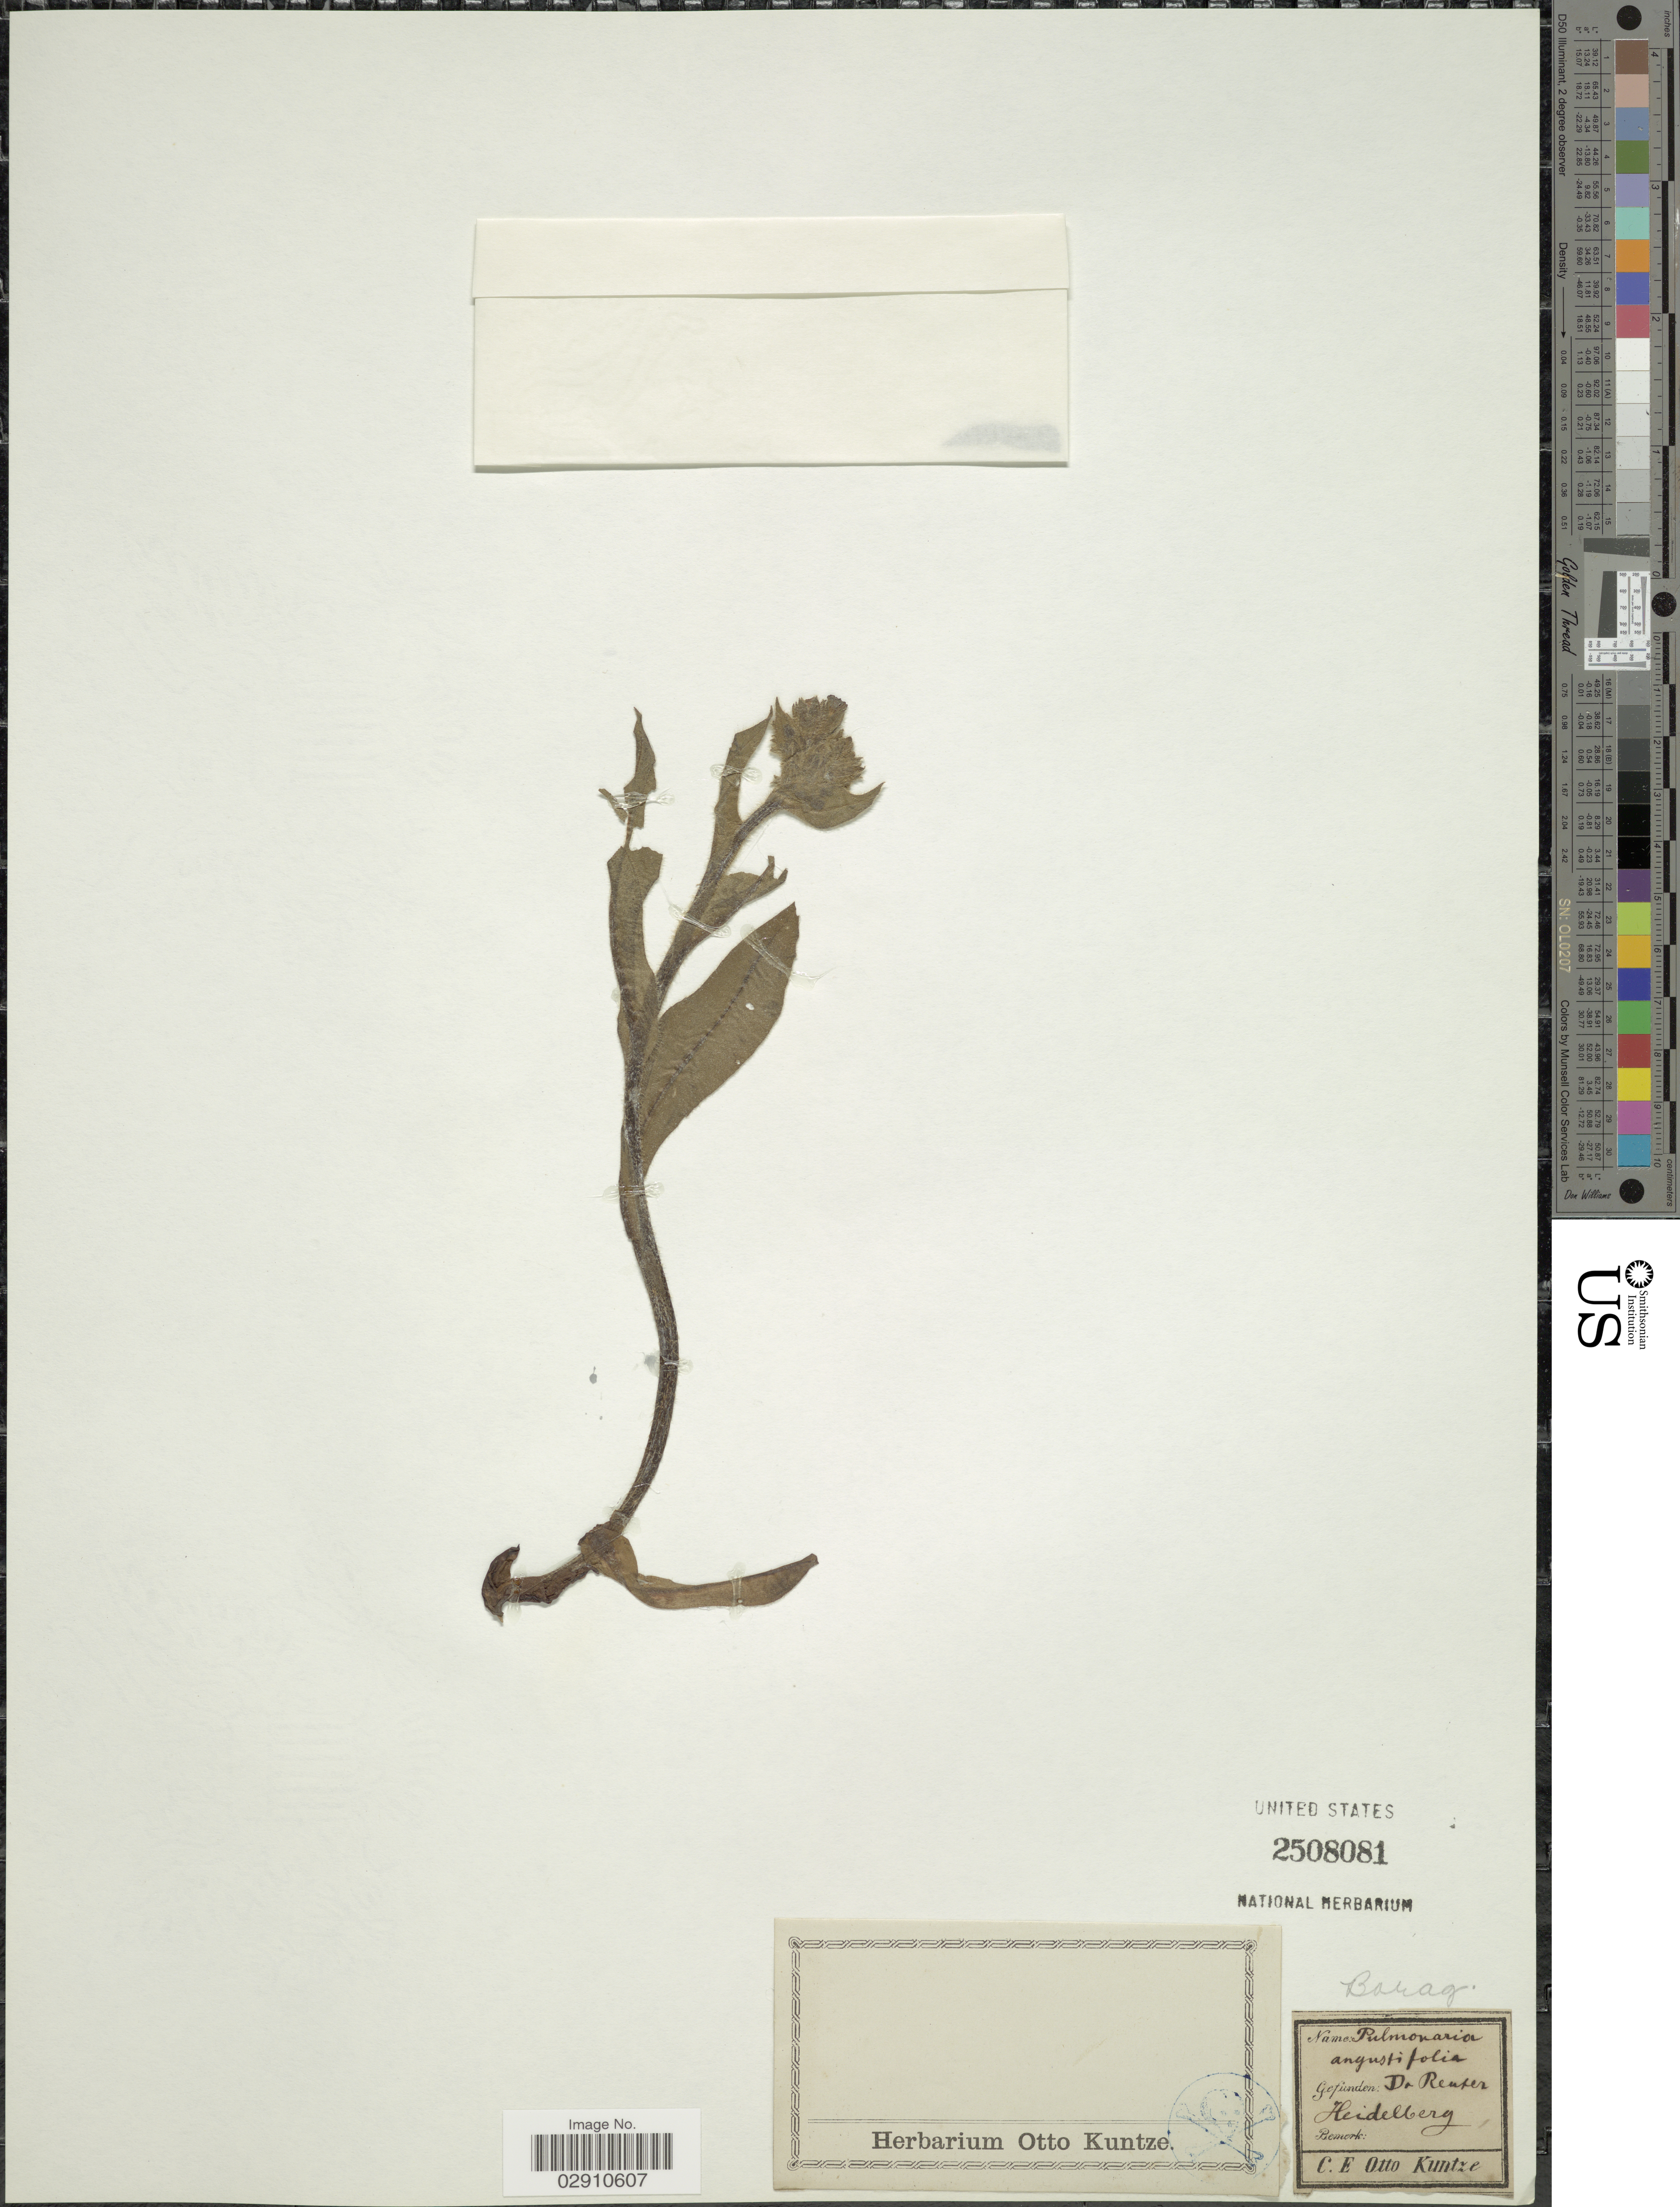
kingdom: Plantae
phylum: Tracheophyta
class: Magnoliopsida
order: Boraginales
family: Boraginaceae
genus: Pulmonaria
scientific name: Pulmonaria angustifolia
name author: L.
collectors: -. Reuter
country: Germany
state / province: Baden-Württemberg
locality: Heidelberg.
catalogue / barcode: US 2508081